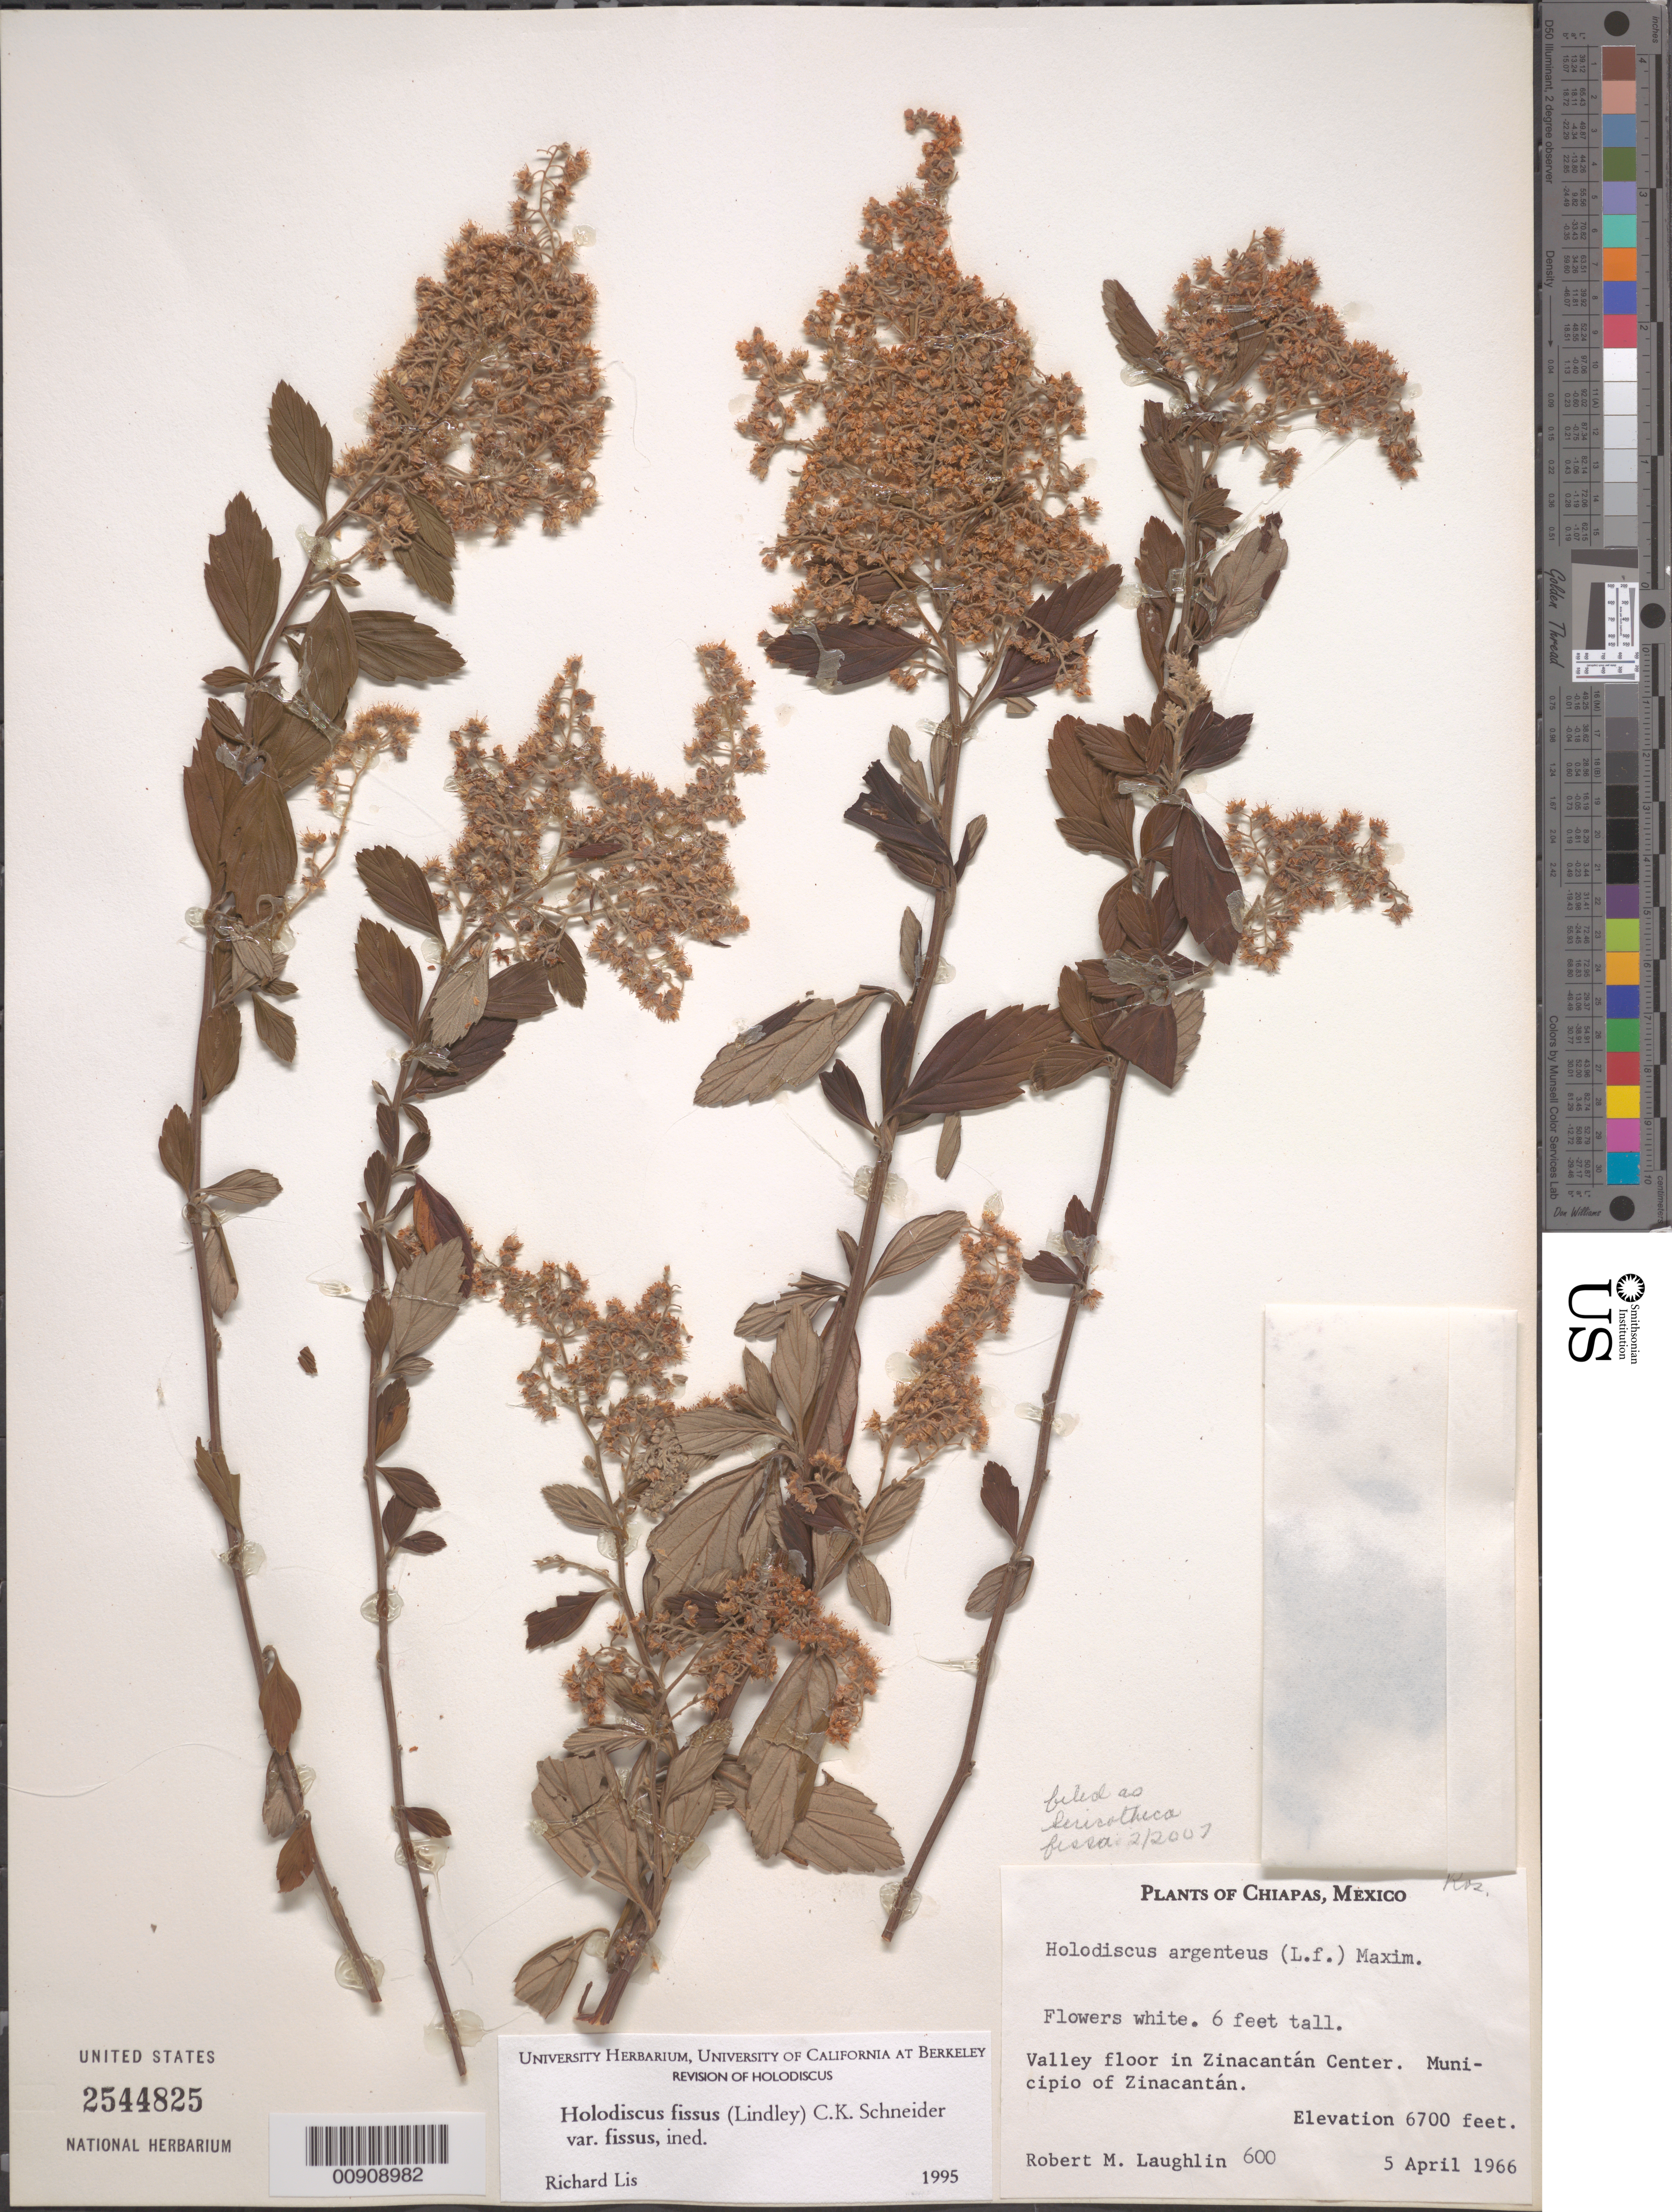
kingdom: Plantae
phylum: Tracheophyta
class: Magnoliopsida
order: Rosales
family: Rosaceae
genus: Holodiscus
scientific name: Holodiscus fissus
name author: (Lindl.) C.K. Schneid.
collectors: R. M. Laughlin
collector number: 600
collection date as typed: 05 Apr 1966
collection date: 1966-04-05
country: Mexico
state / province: Chiapas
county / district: Zinacantán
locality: Valley floor in Zinacantán Center. Municipio of Zinacantán, Chiapas.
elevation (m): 2042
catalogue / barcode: US 2544825